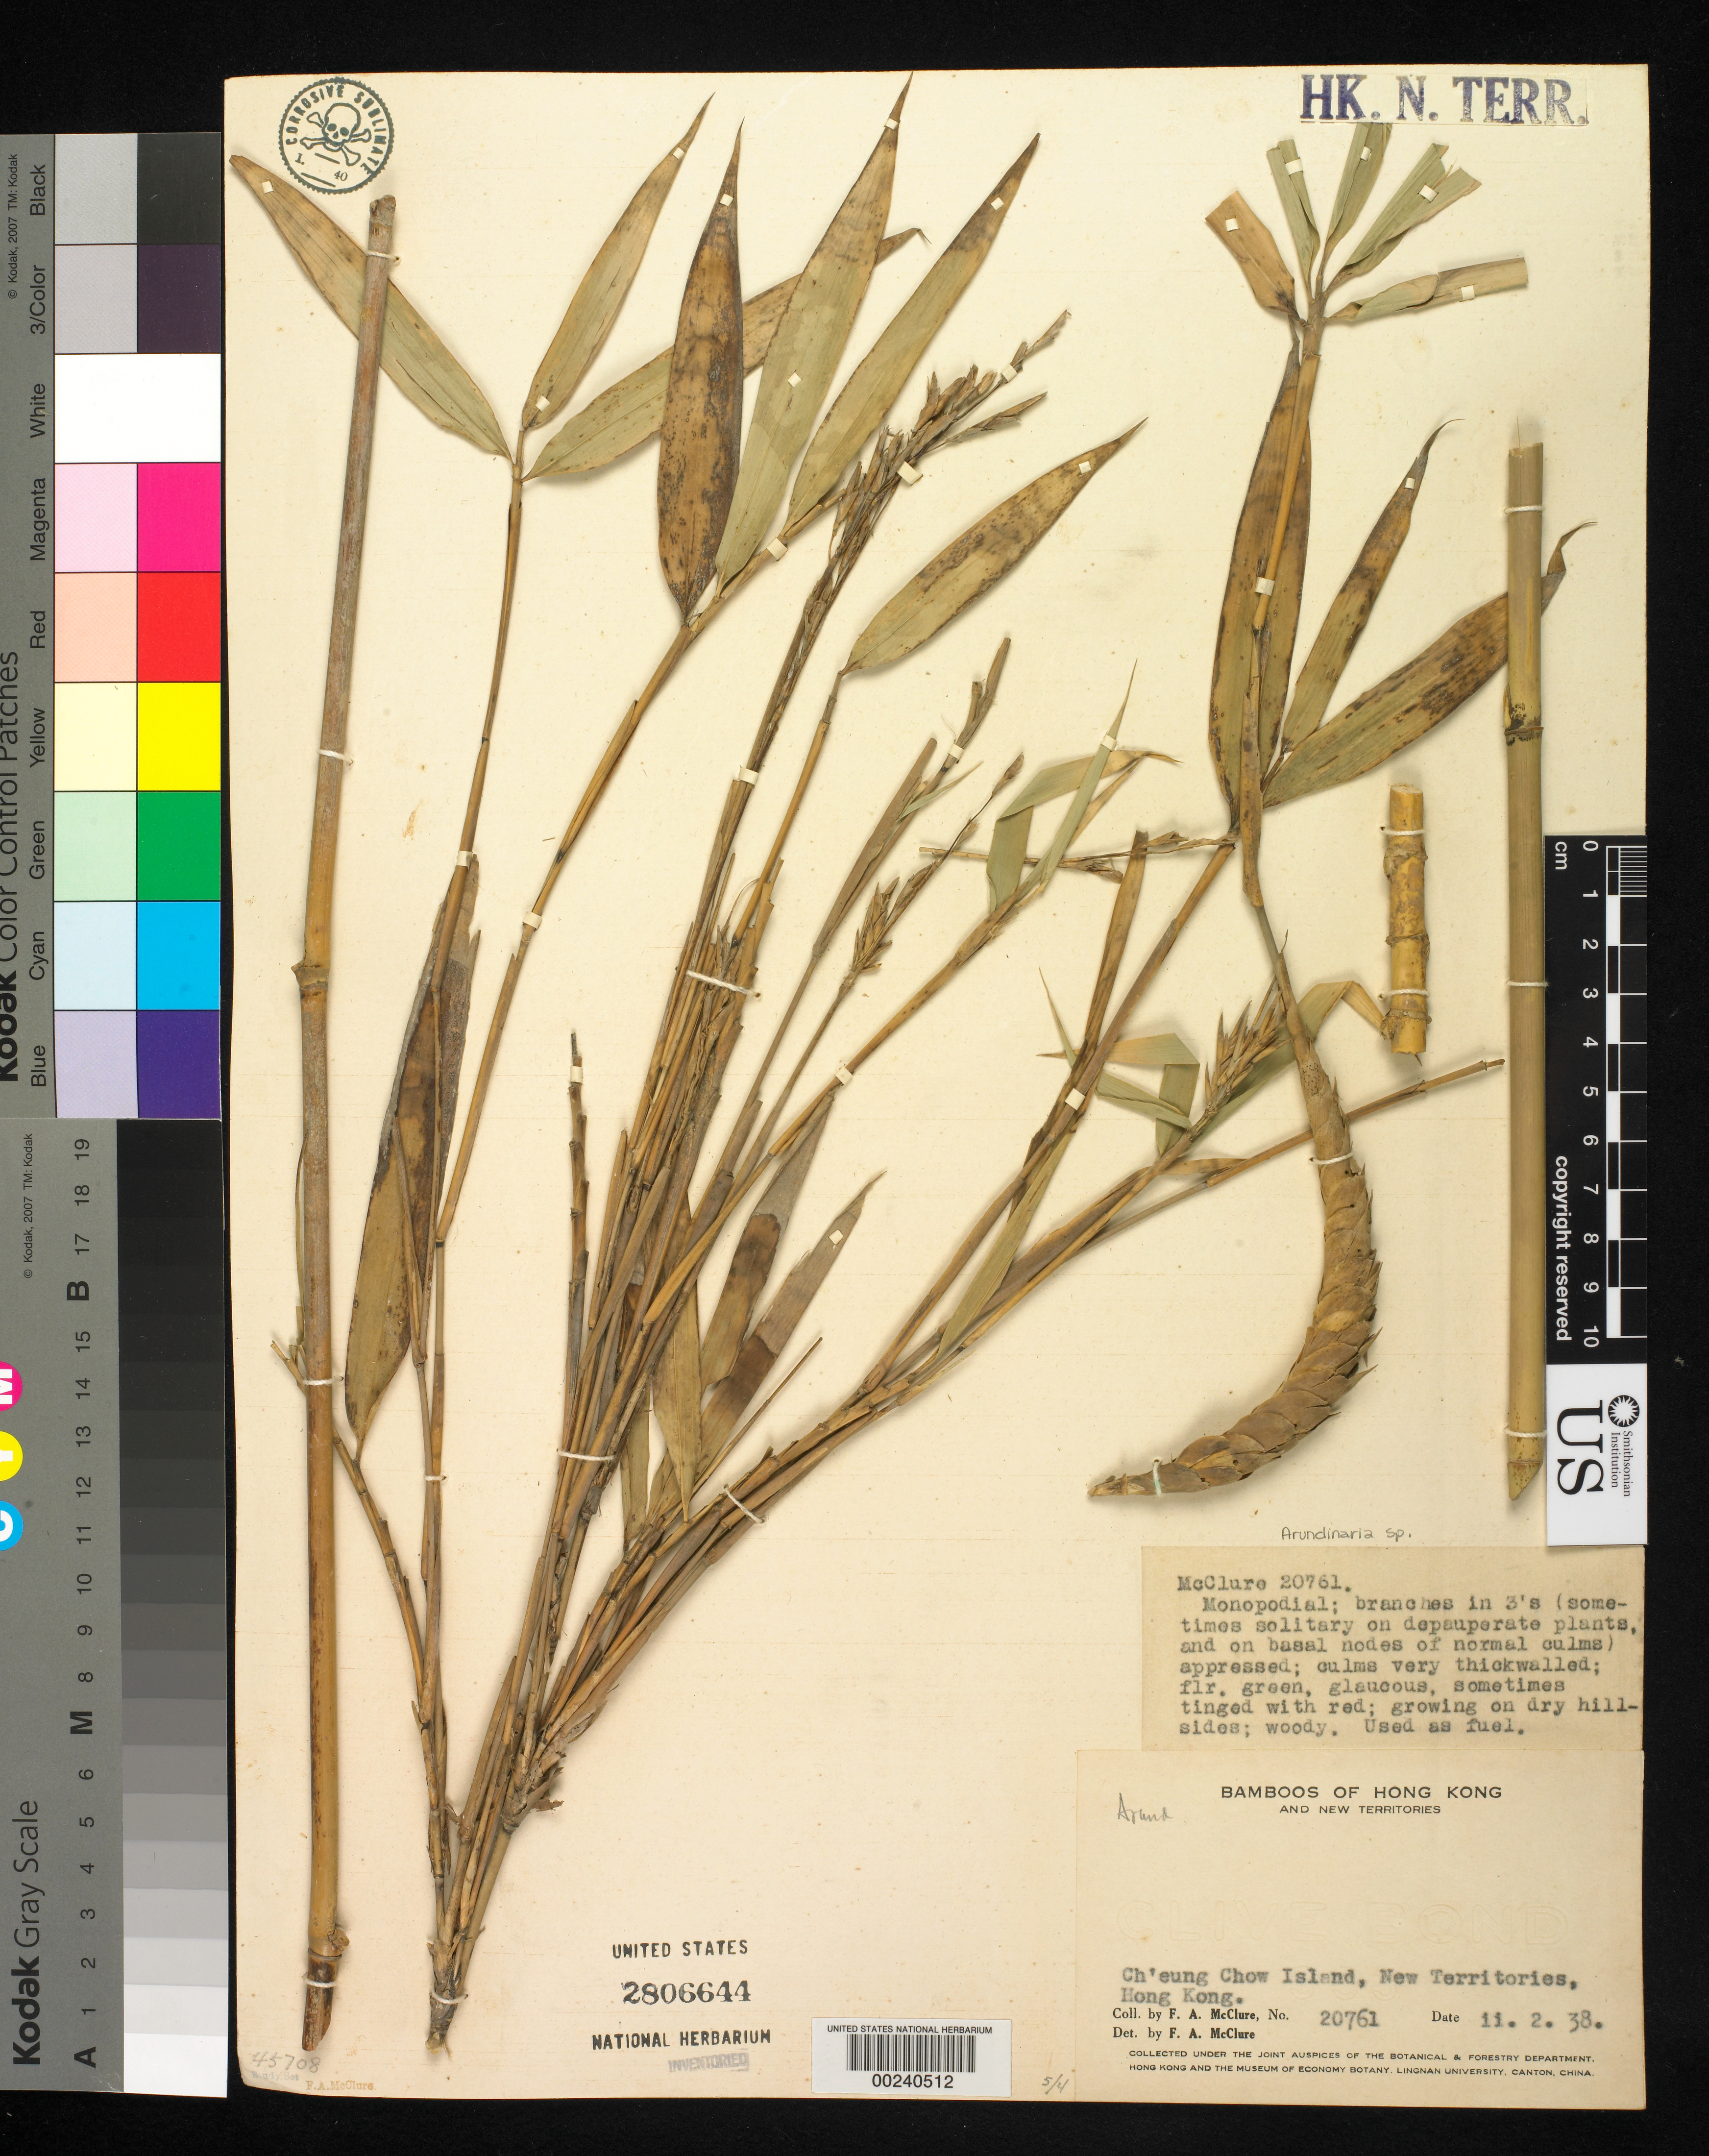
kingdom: Plantae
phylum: Tracheophyta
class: Liliopsida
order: Poales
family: Poaceae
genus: Arundinaria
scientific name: Arundinaria sp.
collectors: F. A. McClure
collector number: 20761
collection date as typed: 02 Feb 1938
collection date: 1938-02-02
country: China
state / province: Hong Kong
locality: Ch'eung chau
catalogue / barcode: US 2806644